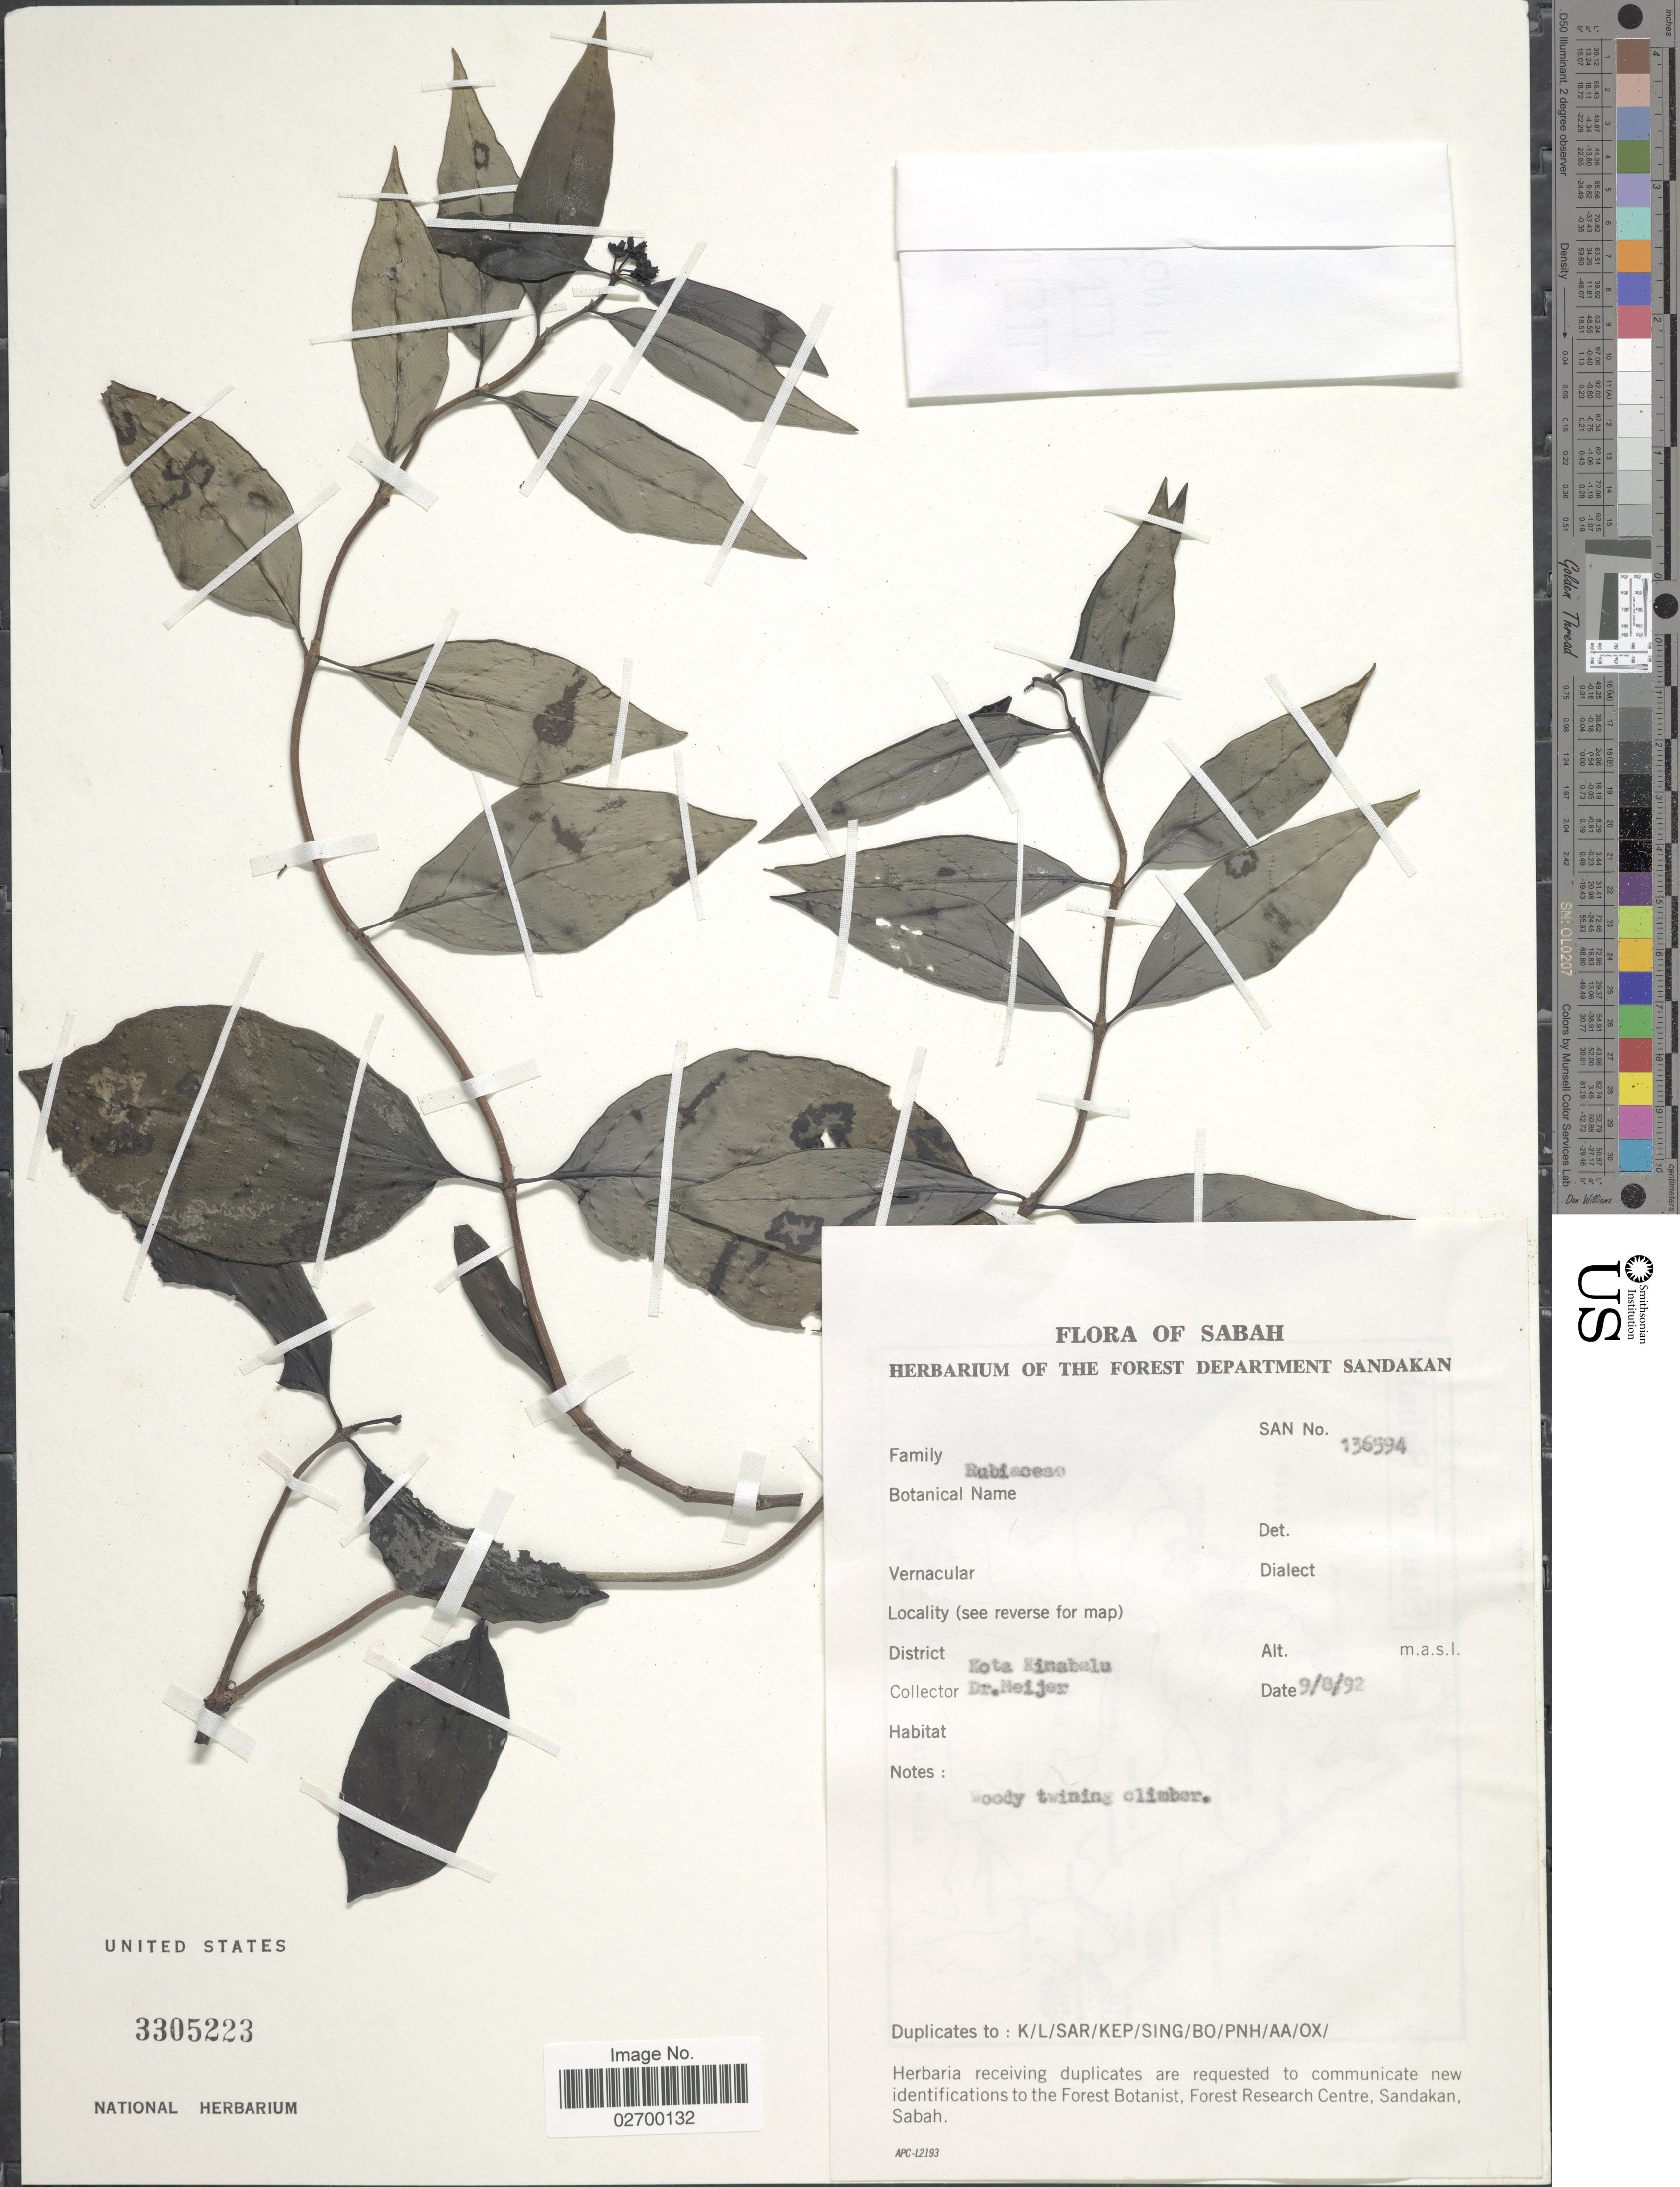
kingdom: Plantae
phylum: Tracheophyta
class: Magnoliopsida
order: Gentianales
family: Rubiaceae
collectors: -- Meijer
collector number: SAN 136594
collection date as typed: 9/8/92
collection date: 1992-08-09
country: Malaysia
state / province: Sabah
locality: District Kinabalu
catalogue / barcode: US 3305223